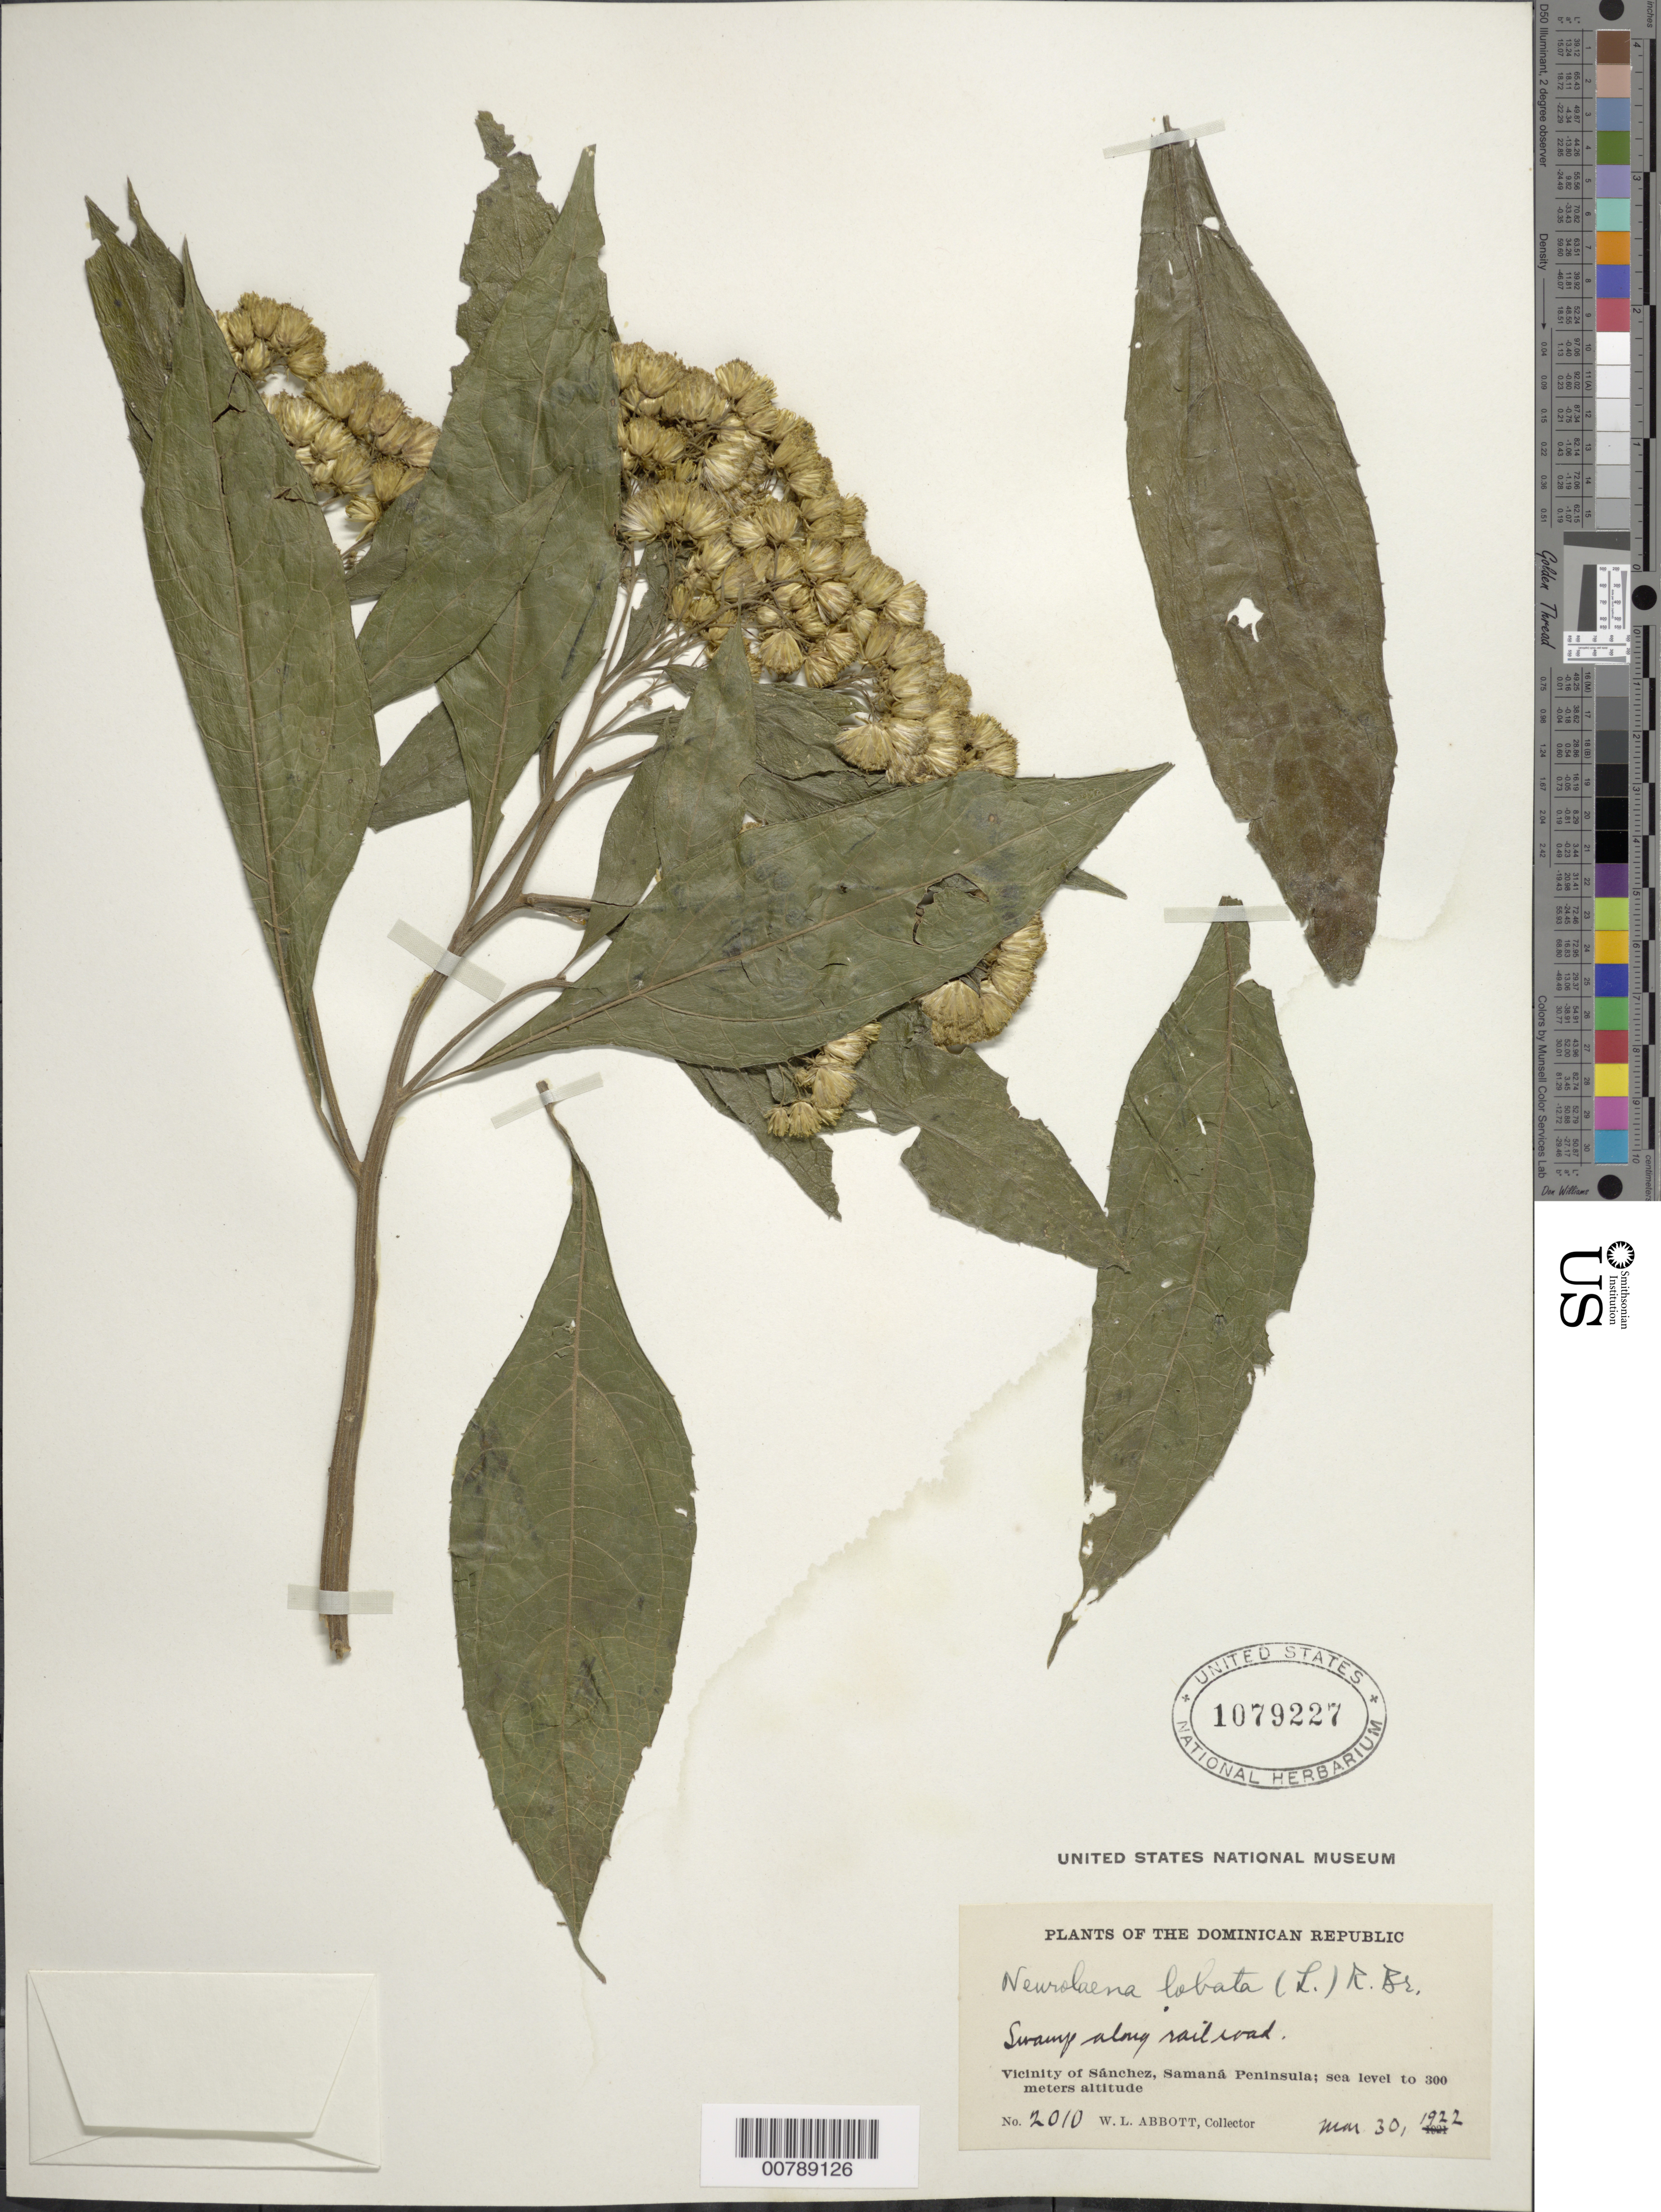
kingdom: Plantae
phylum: Tracheophyta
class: Magnoliopsida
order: Asterales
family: Asteraceae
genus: Neurolaena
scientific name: Neurolaena lobata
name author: (L.) R. Br. ex Cass.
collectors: W. L. Abbott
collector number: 2010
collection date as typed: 30 Mar 1922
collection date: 1922-03-30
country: Dominican Republic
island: Hispaniola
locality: Vicinity of Sánchez, Samaná Peninsula. Swamp along railroad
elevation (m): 0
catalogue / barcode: US 1079227